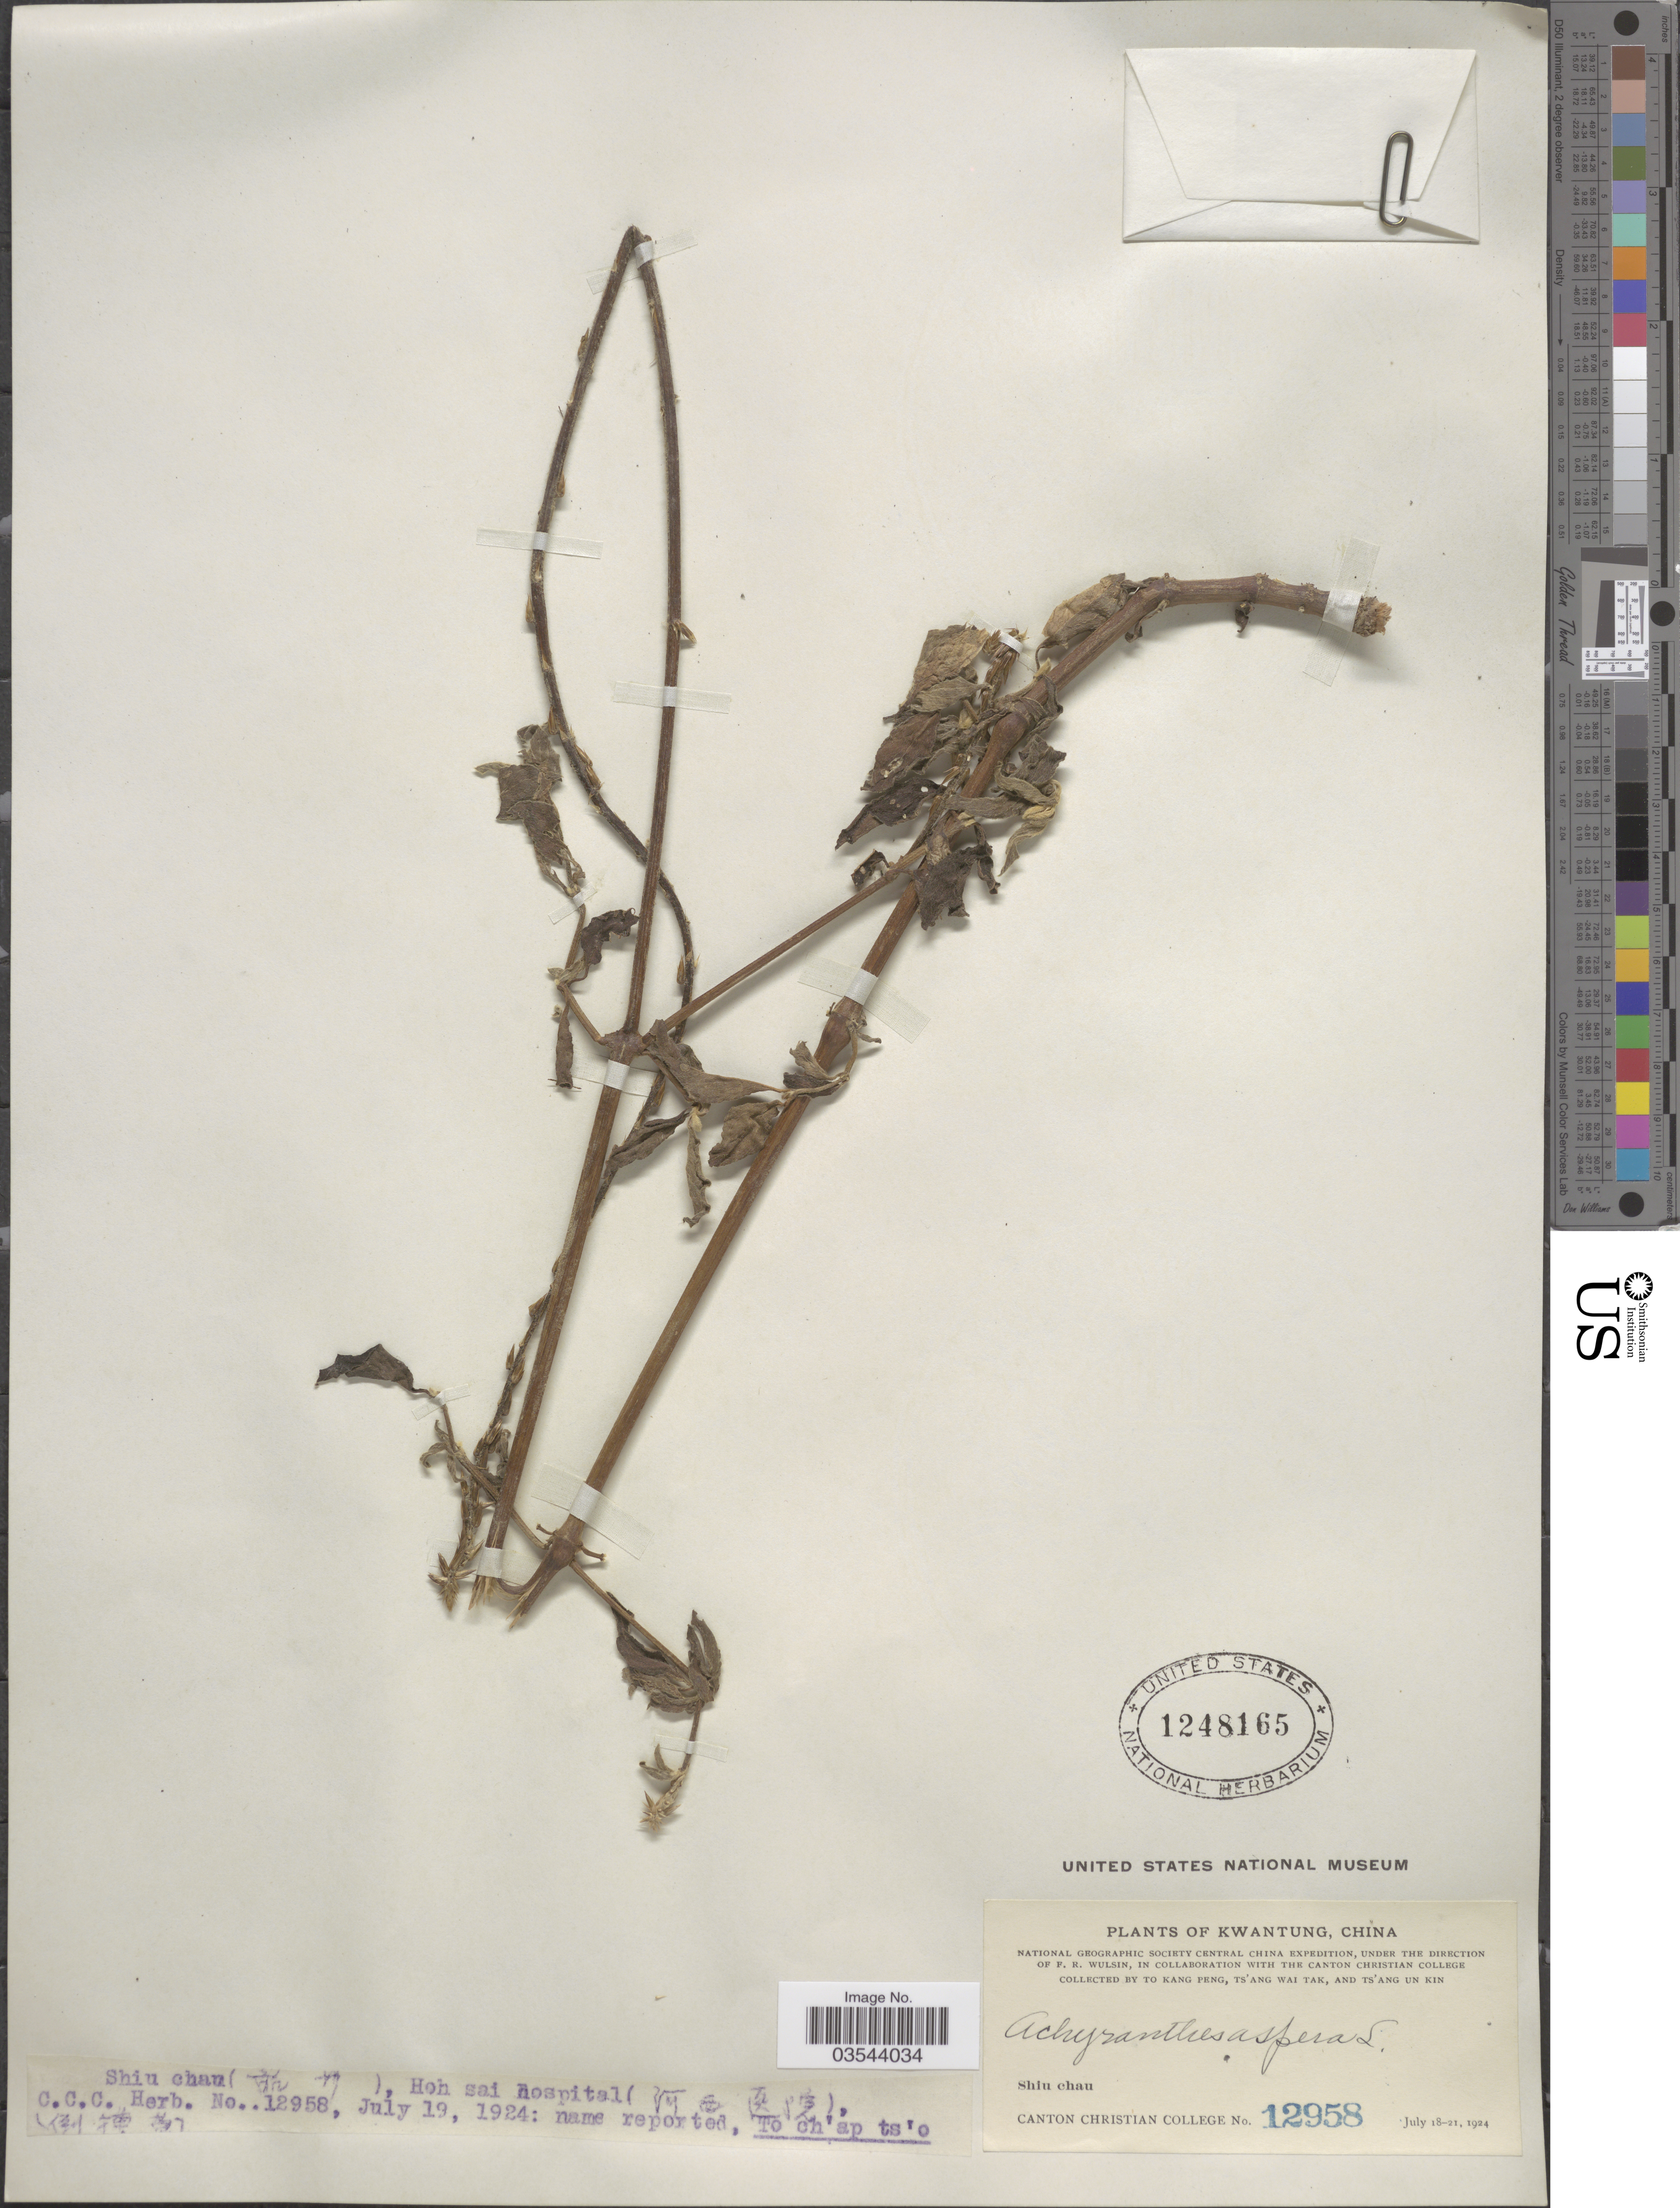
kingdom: Plantae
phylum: Tracheophyta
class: Magnoliopsida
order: Caryophyllales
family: Amaranthaceae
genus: Achyranthes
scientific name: Achyranthes aspera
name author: L.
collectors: K. Peng, W. T. Tsang & Ts' Ang Un Kin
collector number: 12958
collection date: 1924-07-19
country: China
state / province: Guangdong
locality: Kwantung. Shiu chau (X), Hoh sai hospital (X).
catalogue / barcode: US 1248165